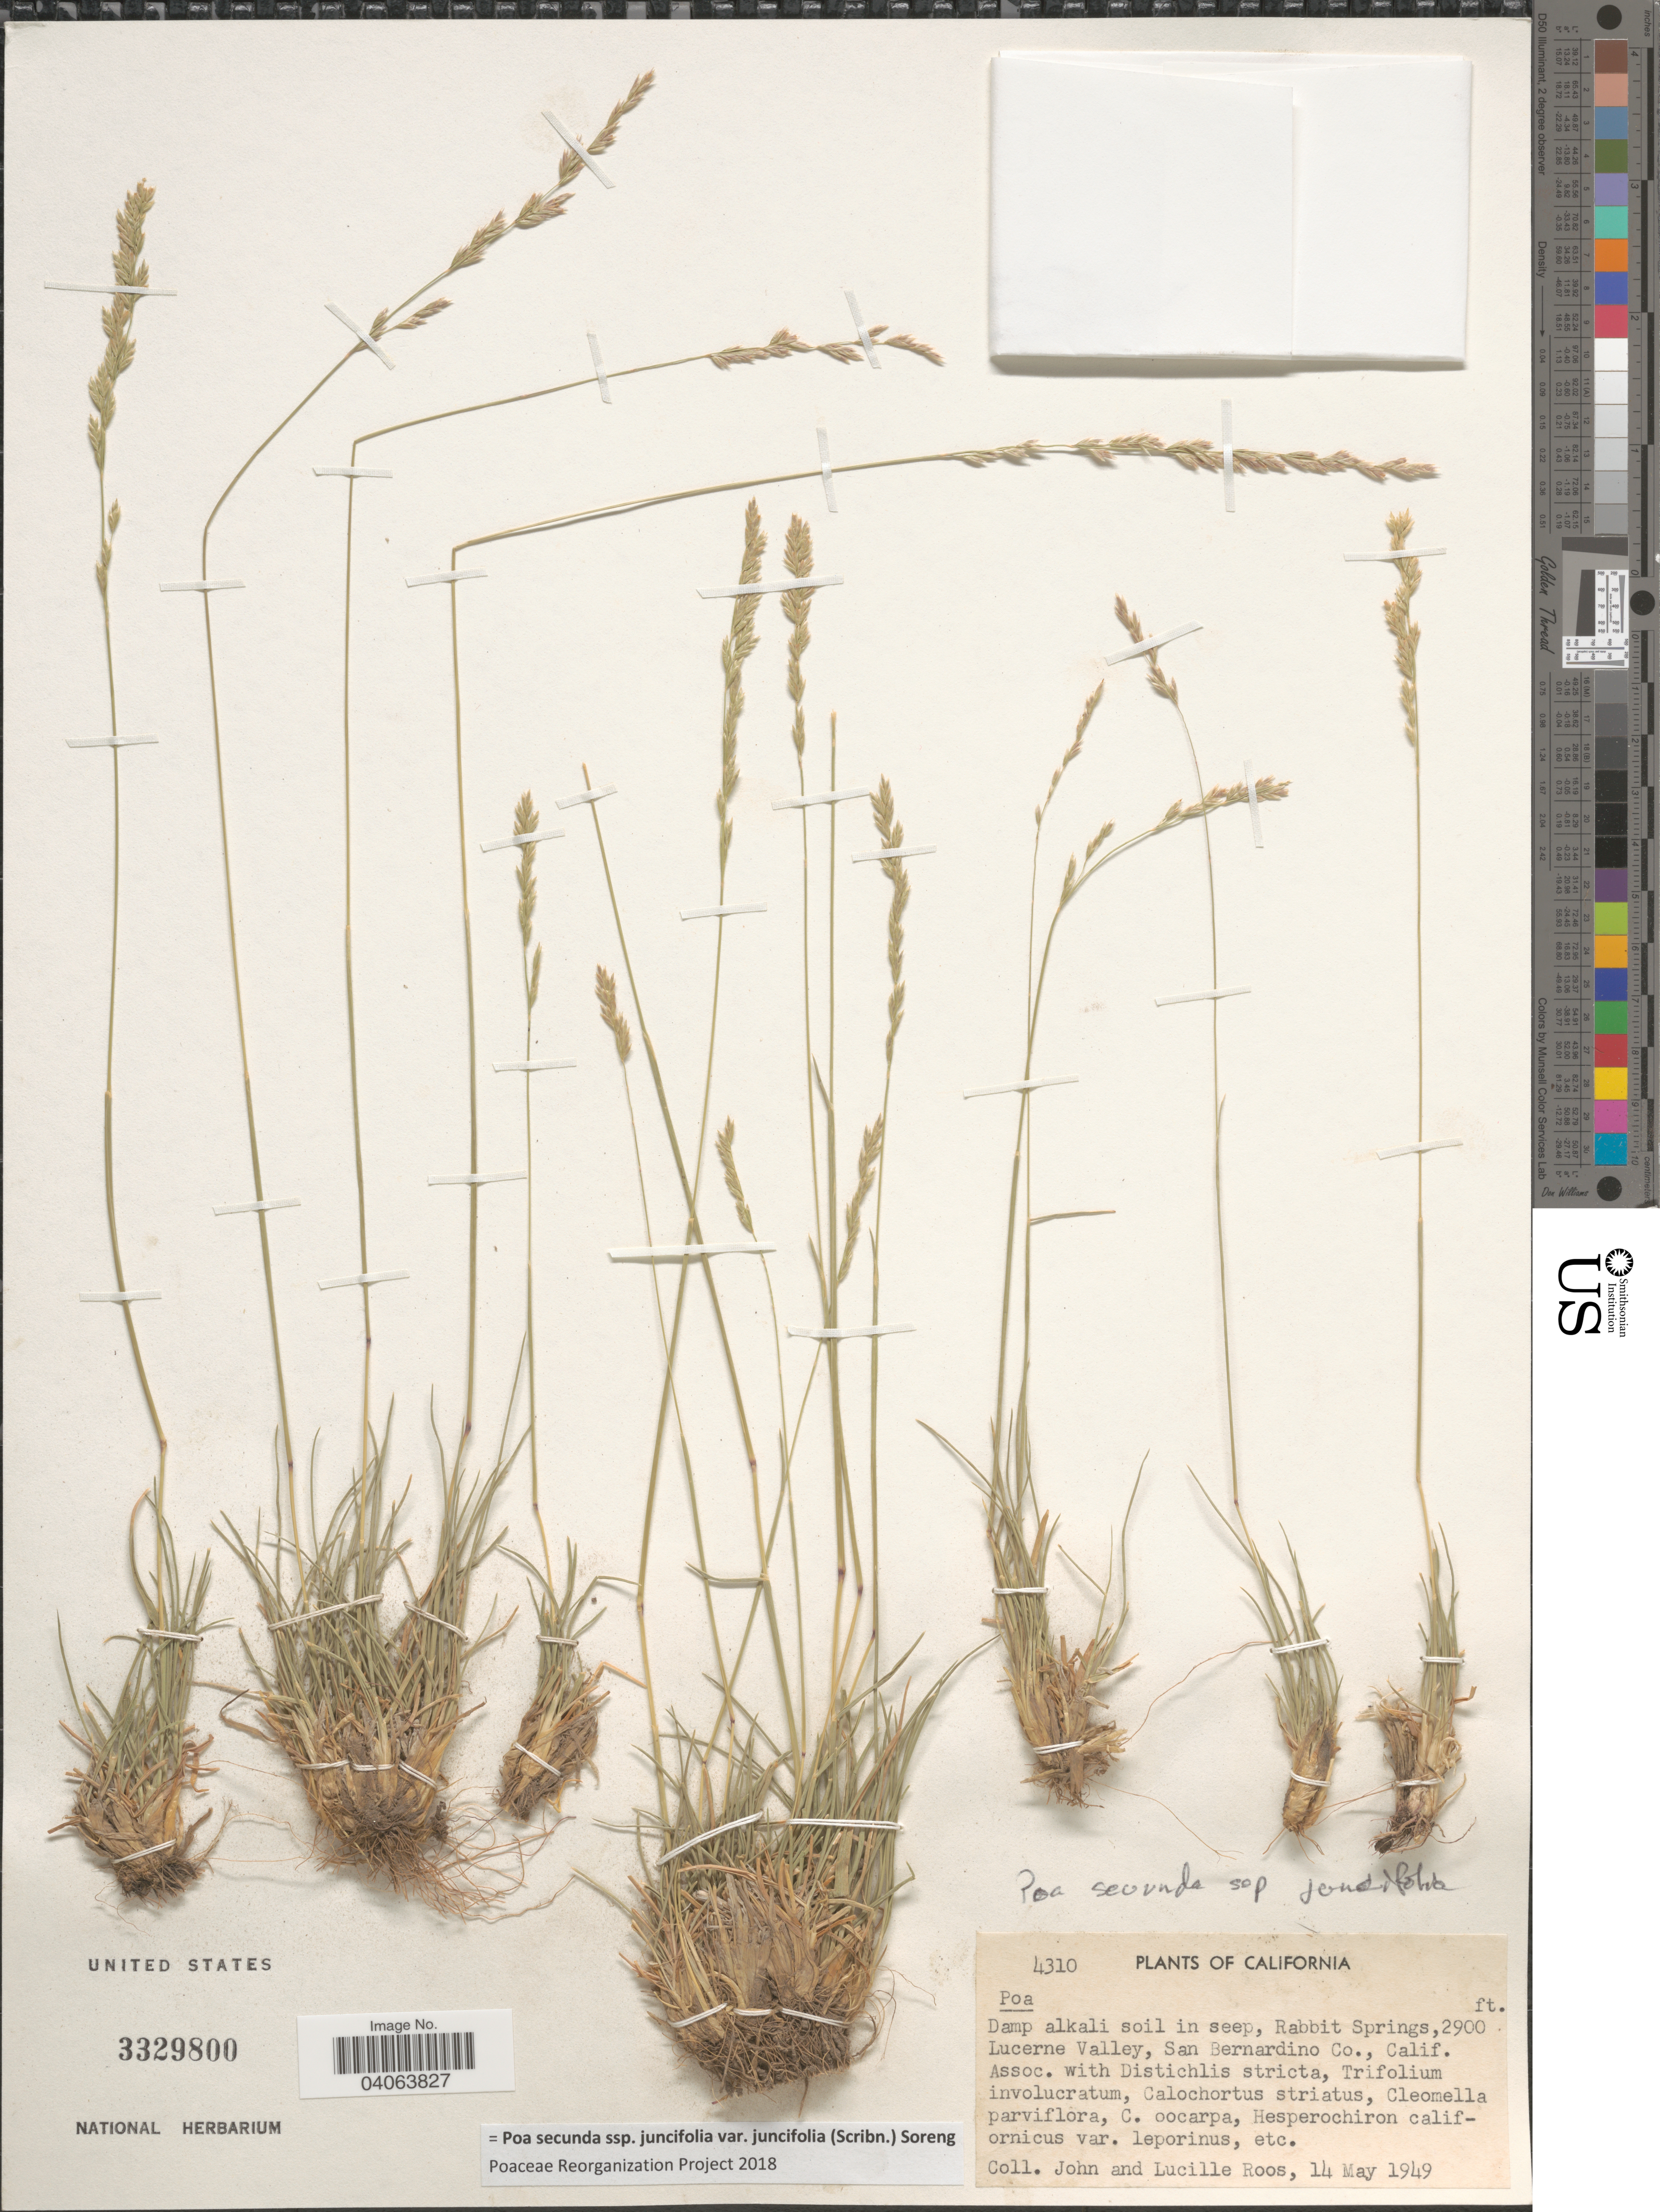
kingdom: Plantae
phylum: Tracheophyta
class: Liliopsida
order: Poales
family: Poaceae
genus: Poa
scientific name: Poa secunda subsp. juncifolia var. juncifolia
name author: (Scribn.) Soreng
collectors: J. C. Roos & L. Roos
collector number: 4310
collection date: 1949-05-14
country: United States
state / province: California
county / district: San Bernardino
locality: Damp alkali soil in seep, Rabbit Springs, Lucerne Valley, San Bernardino Co.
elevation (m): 884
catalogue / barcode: US 3329800